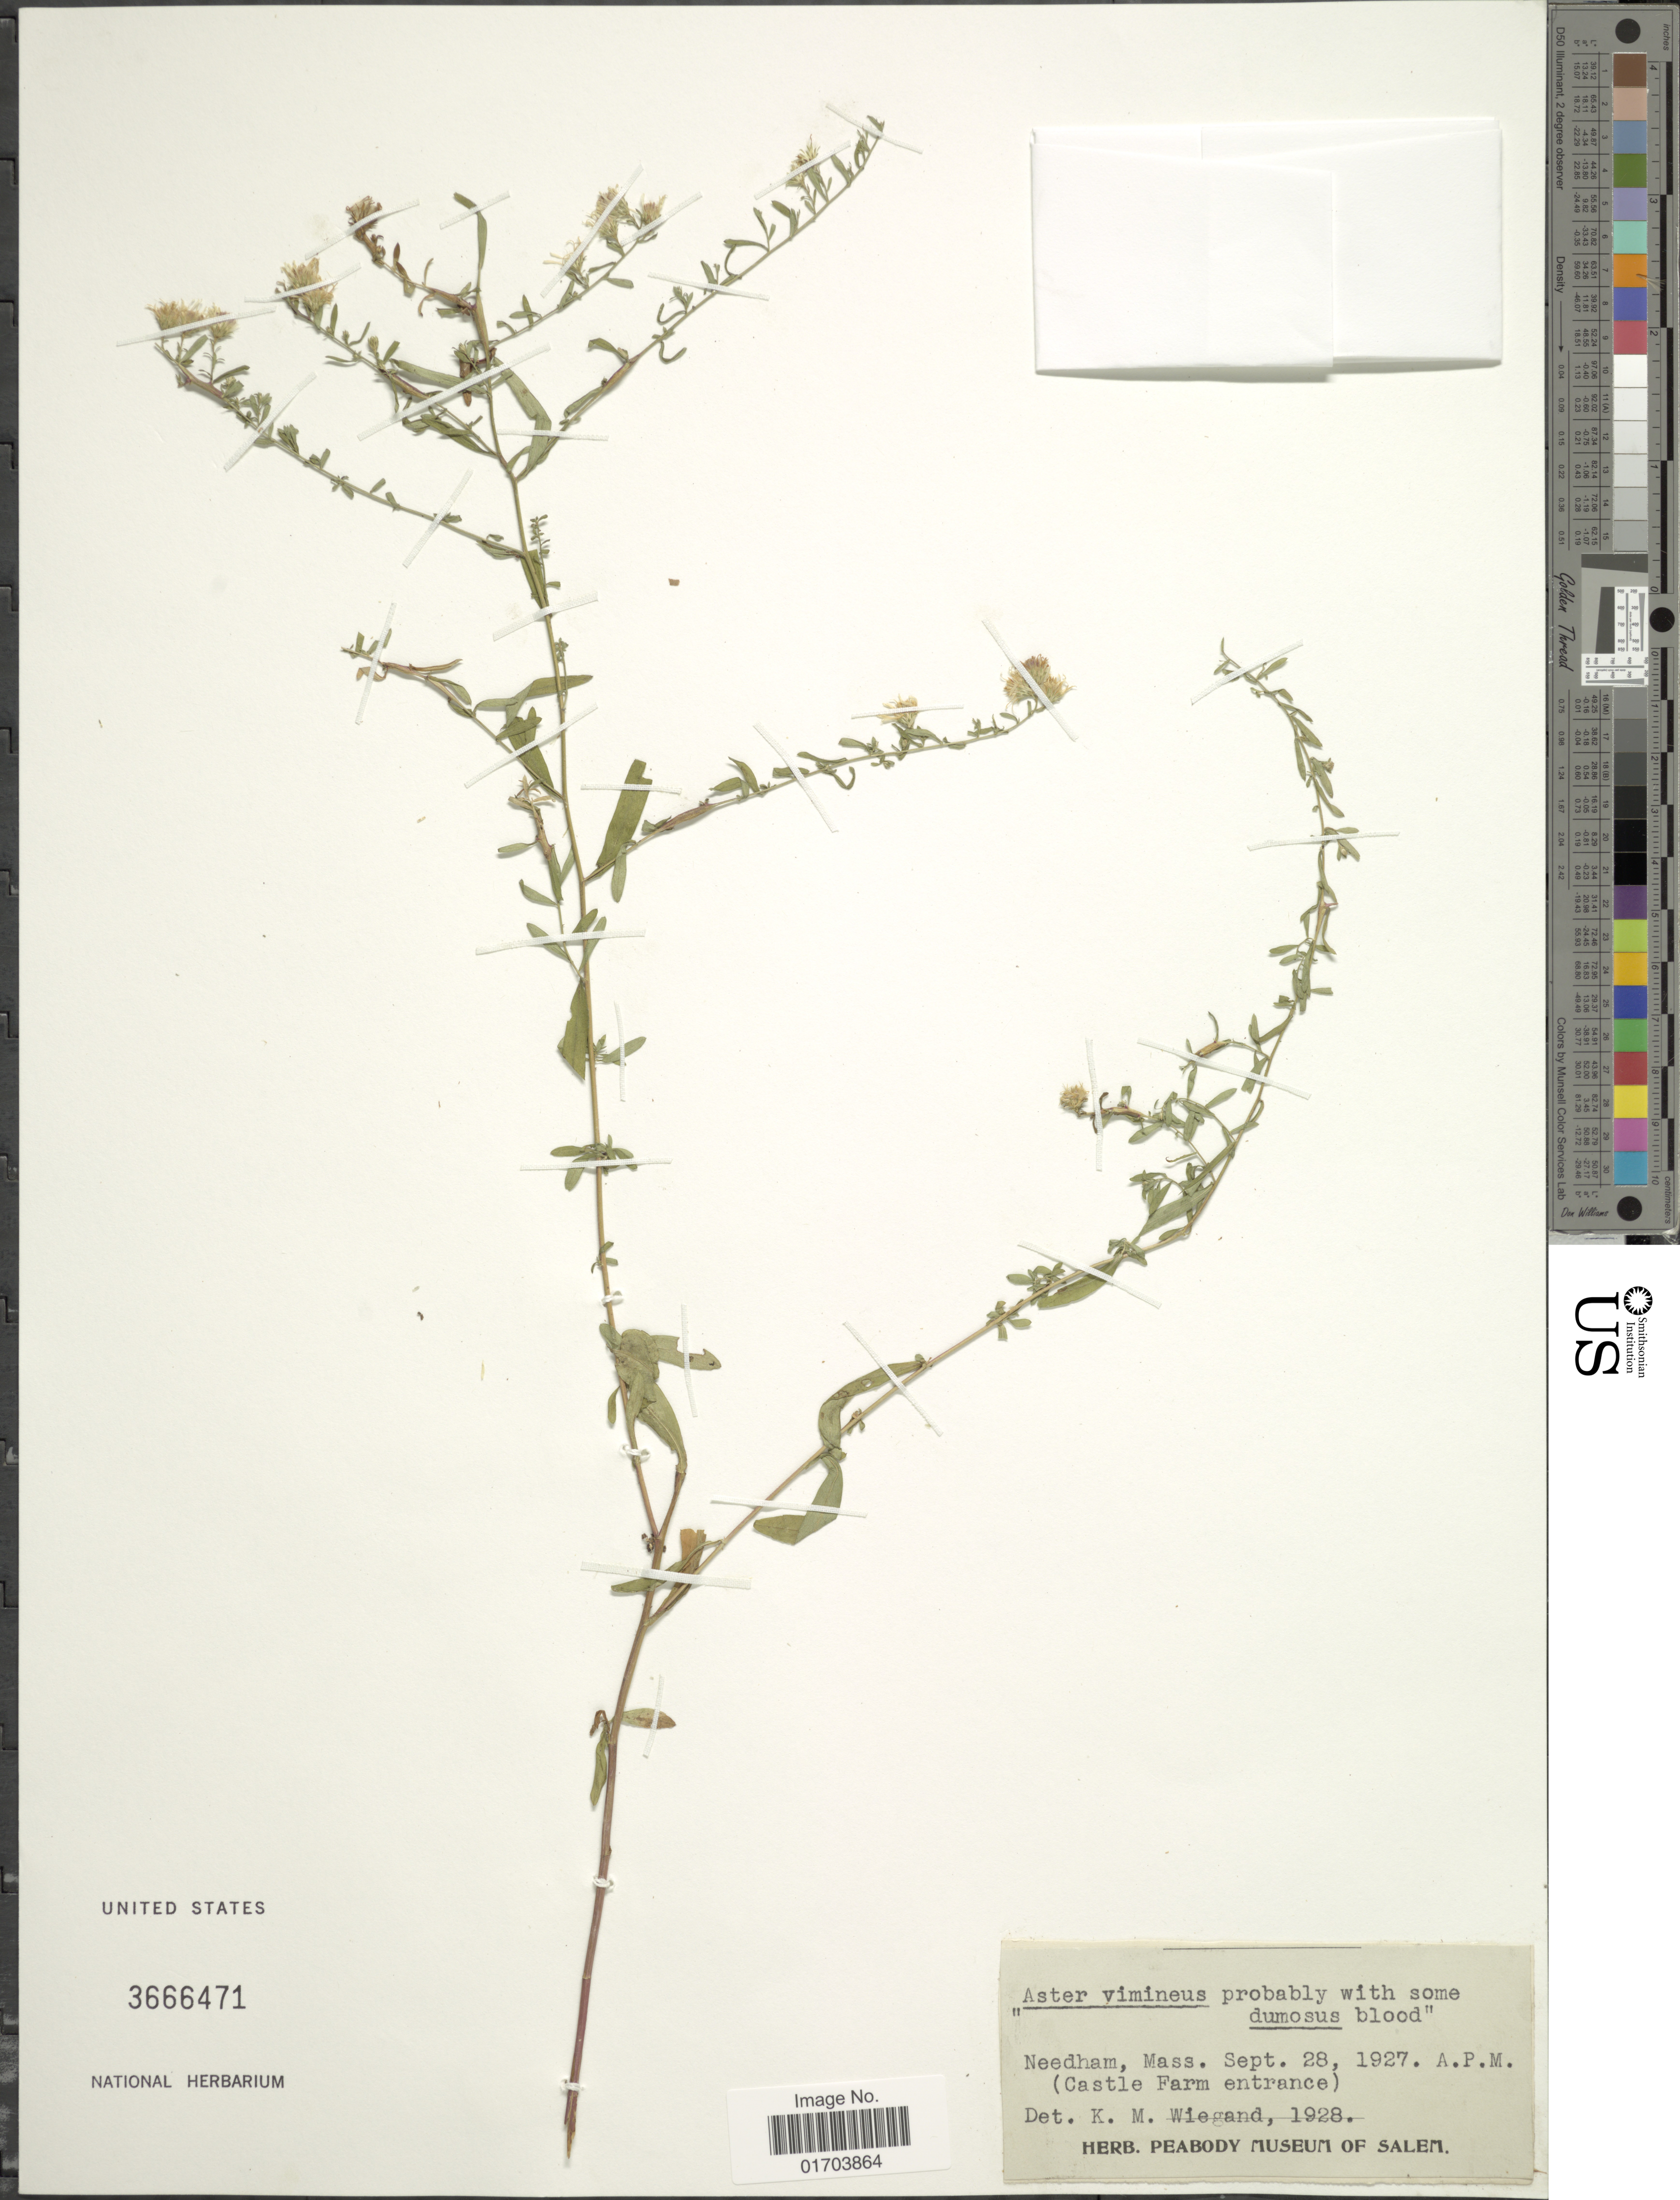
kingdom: Plantae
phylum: Tracheophyta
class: Magnoliopsida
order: Asterales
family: Asteraceae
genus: Symphyotrichum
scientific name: Symphyotrichum racemosum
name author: (Elliott) G.L. Nesom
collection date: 1927-09-28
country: United States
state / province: Massachusetts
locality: Needham (Castle Farm Entrance)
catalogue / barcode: US 3666471